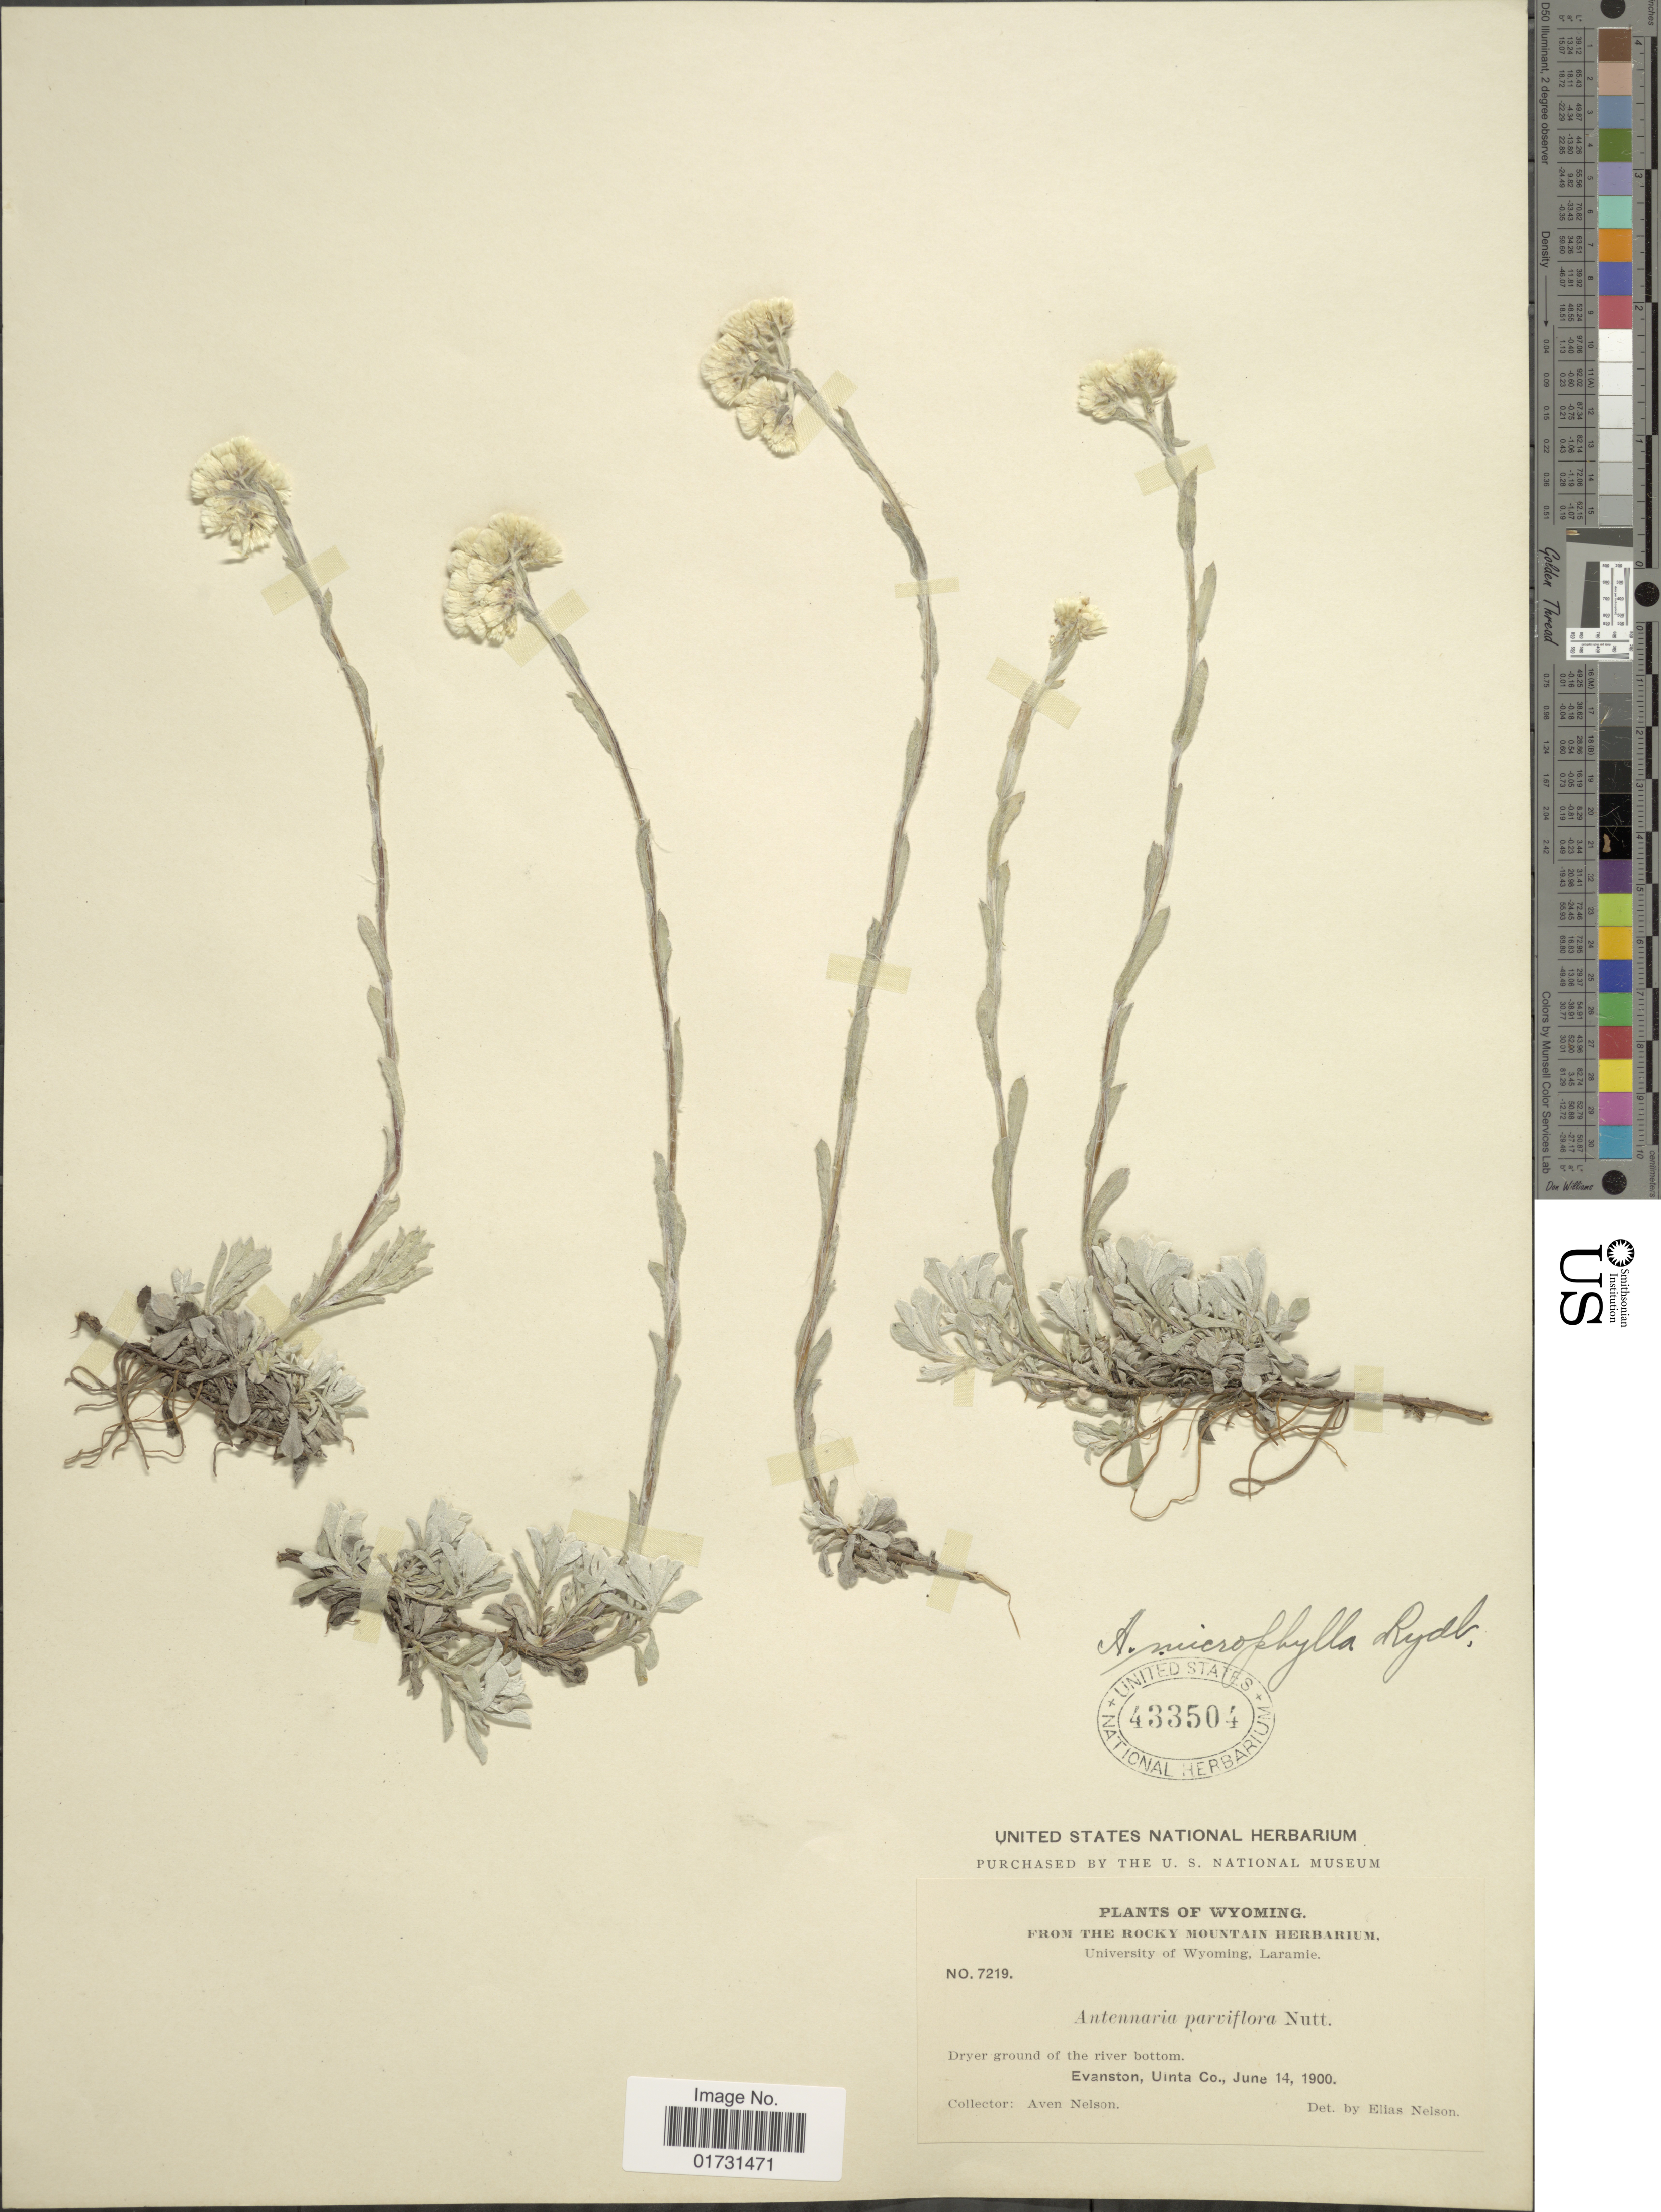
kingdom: Plantae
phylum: Tracheophyta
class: Magnoliopsida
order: Asterales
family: Asteraceae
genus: Antennaria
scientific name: Antennaria microphylla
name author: Rydb.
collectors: A. Nelson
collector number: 7219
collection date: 1900-06-14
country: United States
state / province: Wyoming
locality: Evanston, Uinta Co.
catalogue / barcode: US 433504